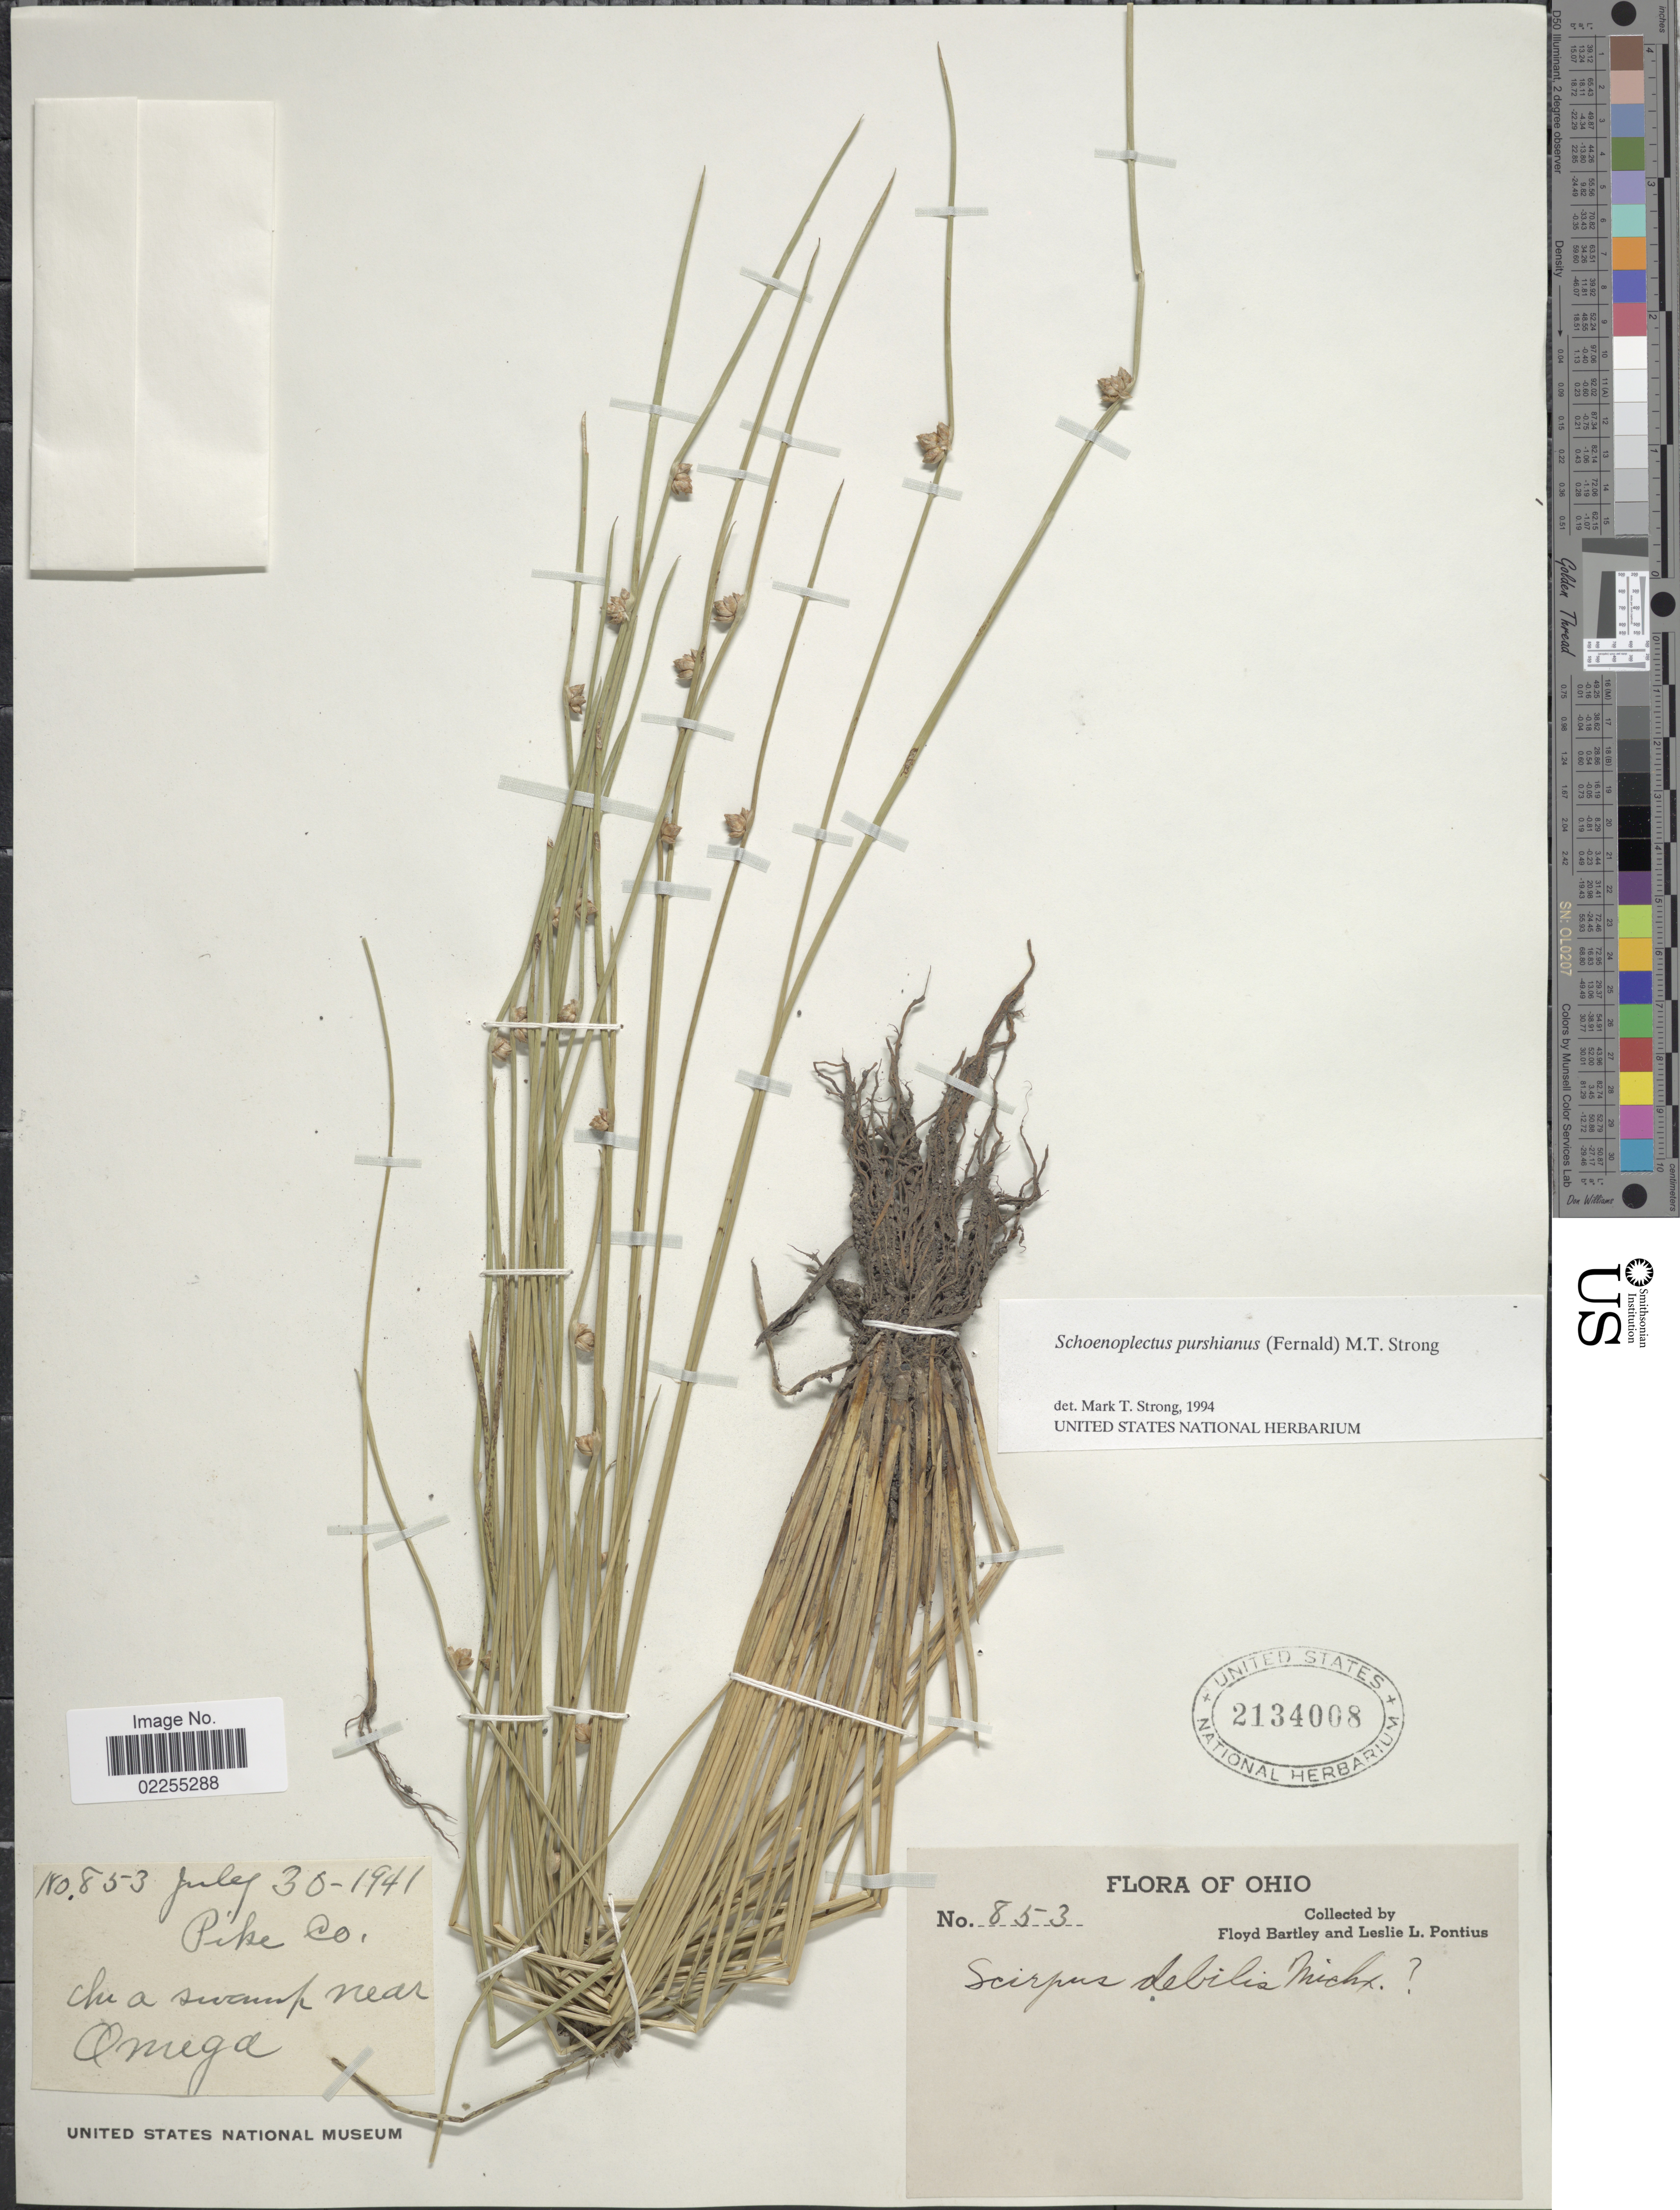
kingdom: Plantae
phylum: Tracheophyta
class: Liliopsida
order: Poales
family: Cyperaceae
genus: Schoenoplectus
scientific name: Schoenoplectus purshianus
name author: (Fernald) M.T. Strong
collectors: F. Bartley & L. Pontius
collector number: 853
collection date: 1941-07-30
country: United States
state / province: Ohio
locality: Pike Co. In a swamp near Omega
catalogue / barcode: US 2134008